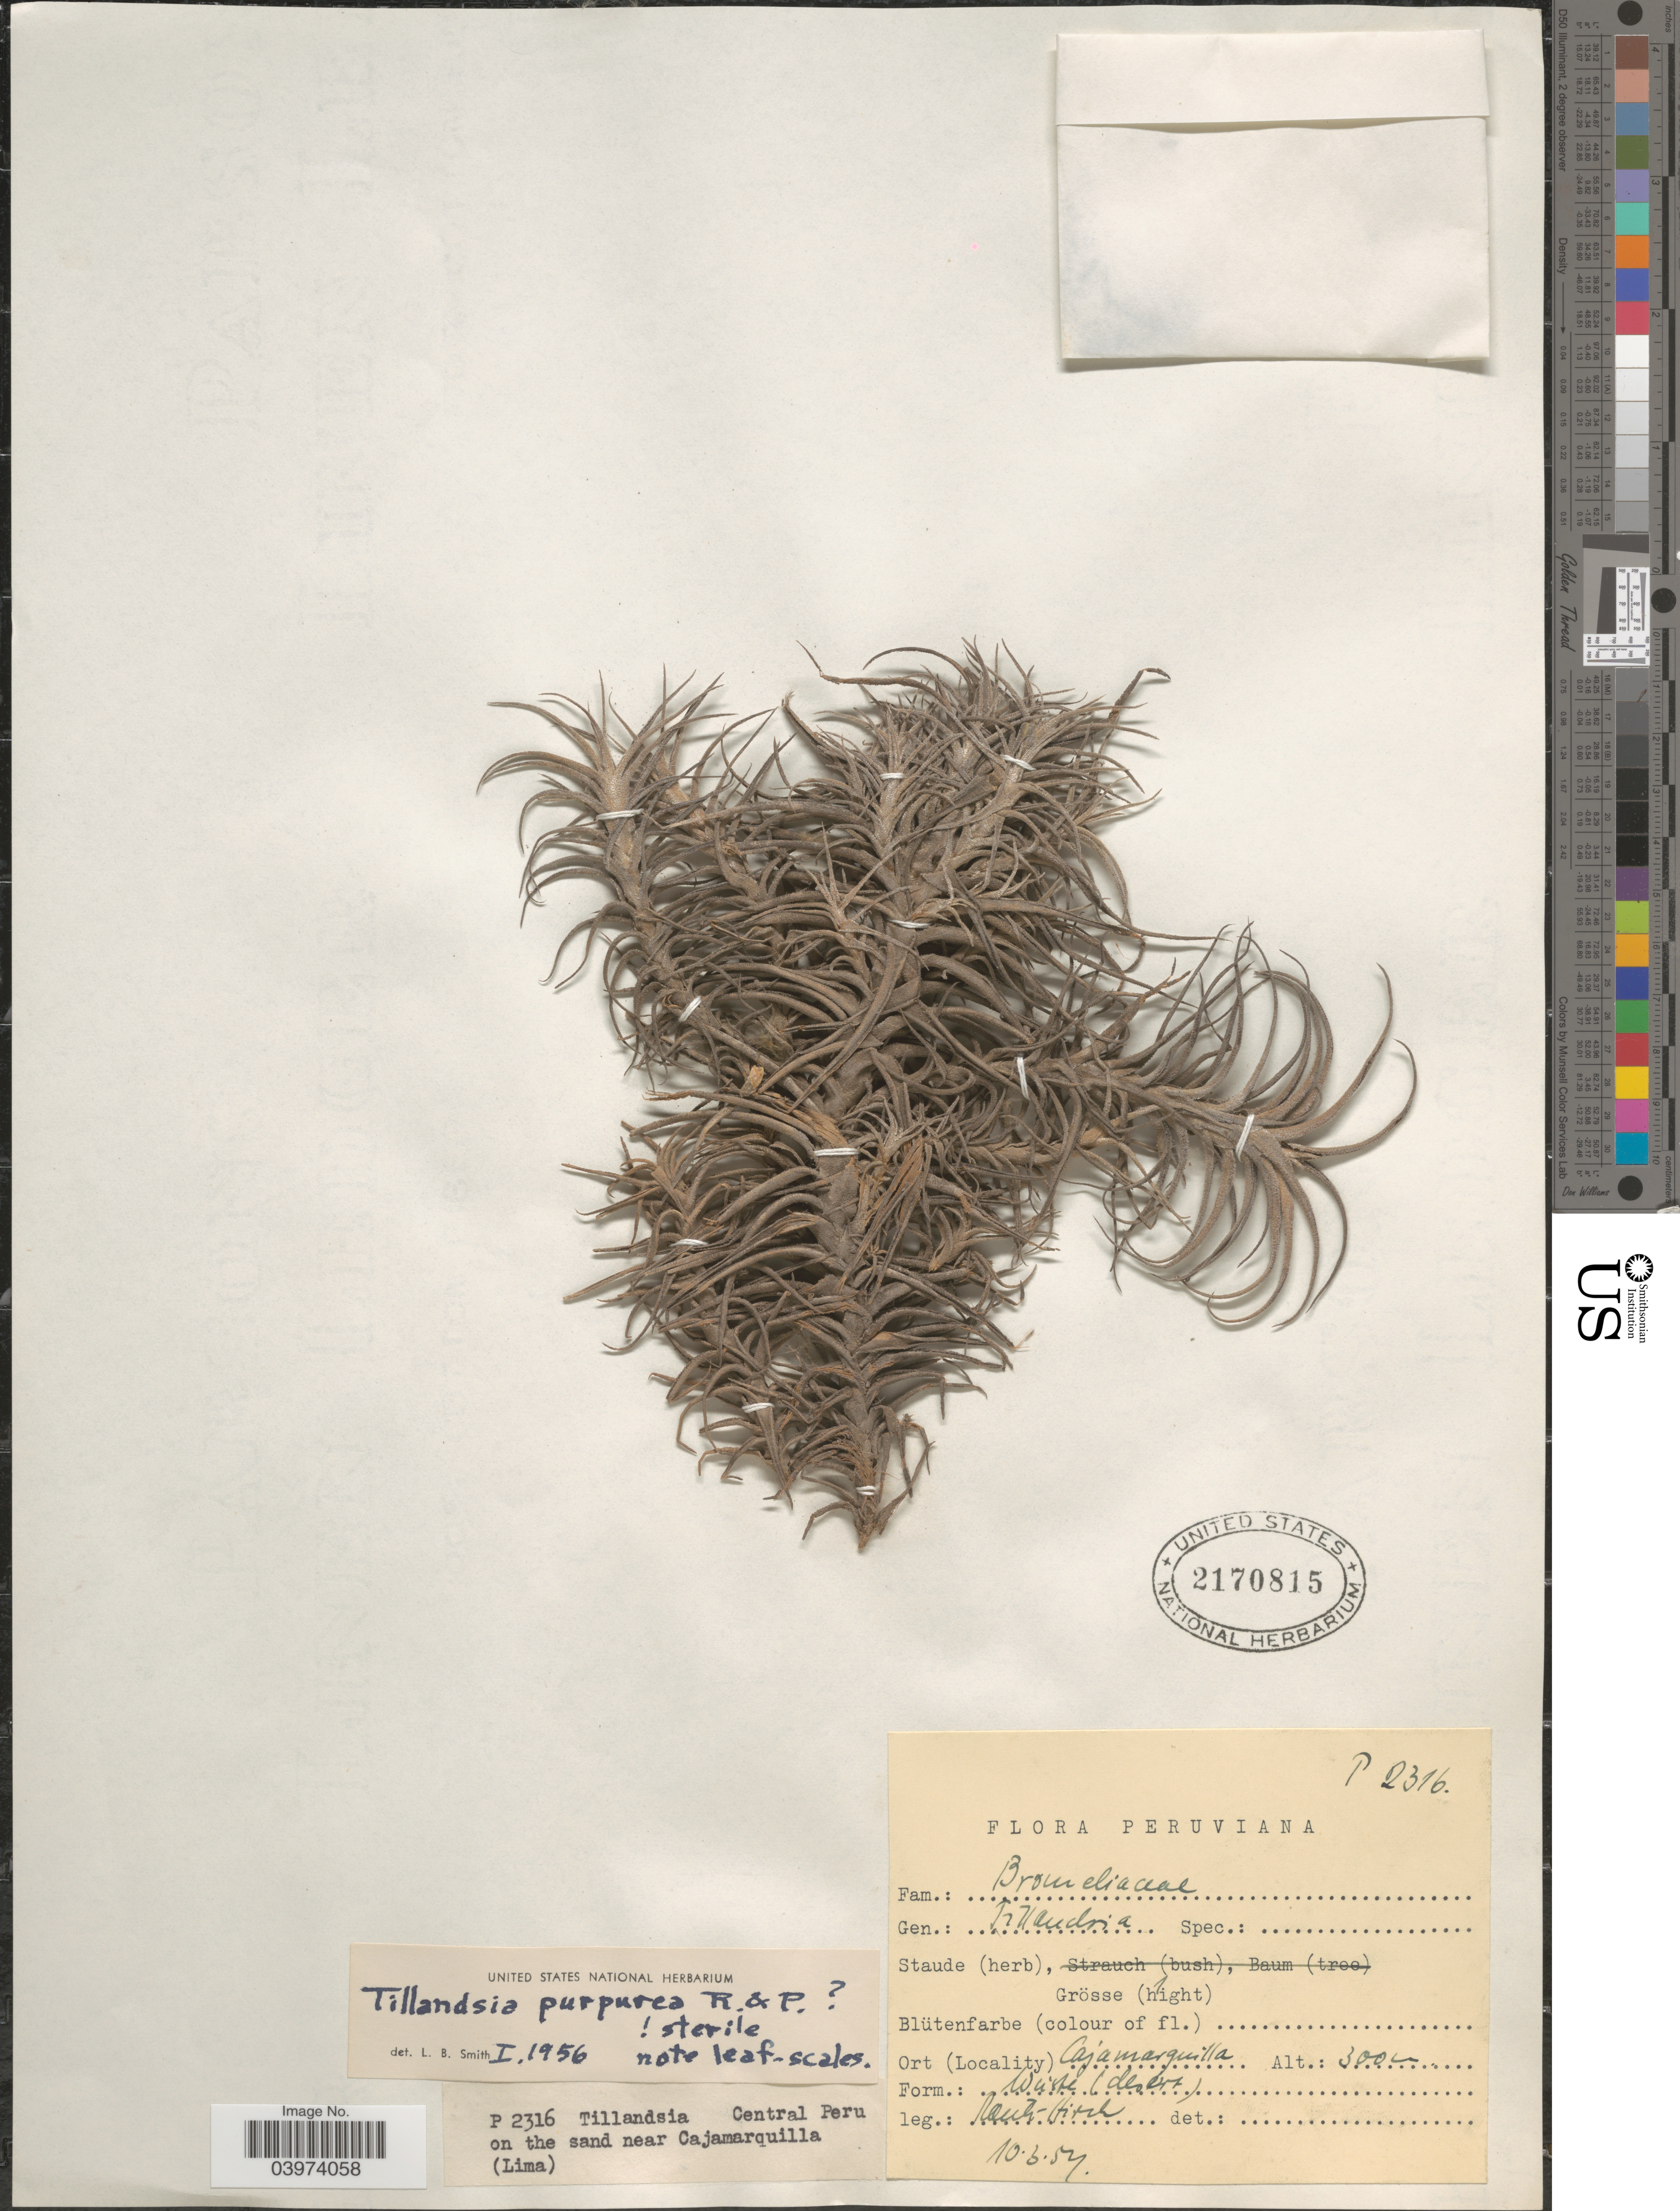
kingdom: Plantae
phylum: Tracheophyta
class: Liliopsida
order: Poales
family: Bromeliaceae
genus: Tillandsia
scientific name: Tillandsia purpurea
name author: Ruiz & Pav.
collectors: -. Rauh & Hirsch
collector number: P2316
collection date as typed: Transcribed d/m/y: 10/6/54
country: Peru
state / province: Ancash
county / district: Ocros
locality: Cajamarquilla.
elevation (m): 300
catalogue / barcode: US 2170815